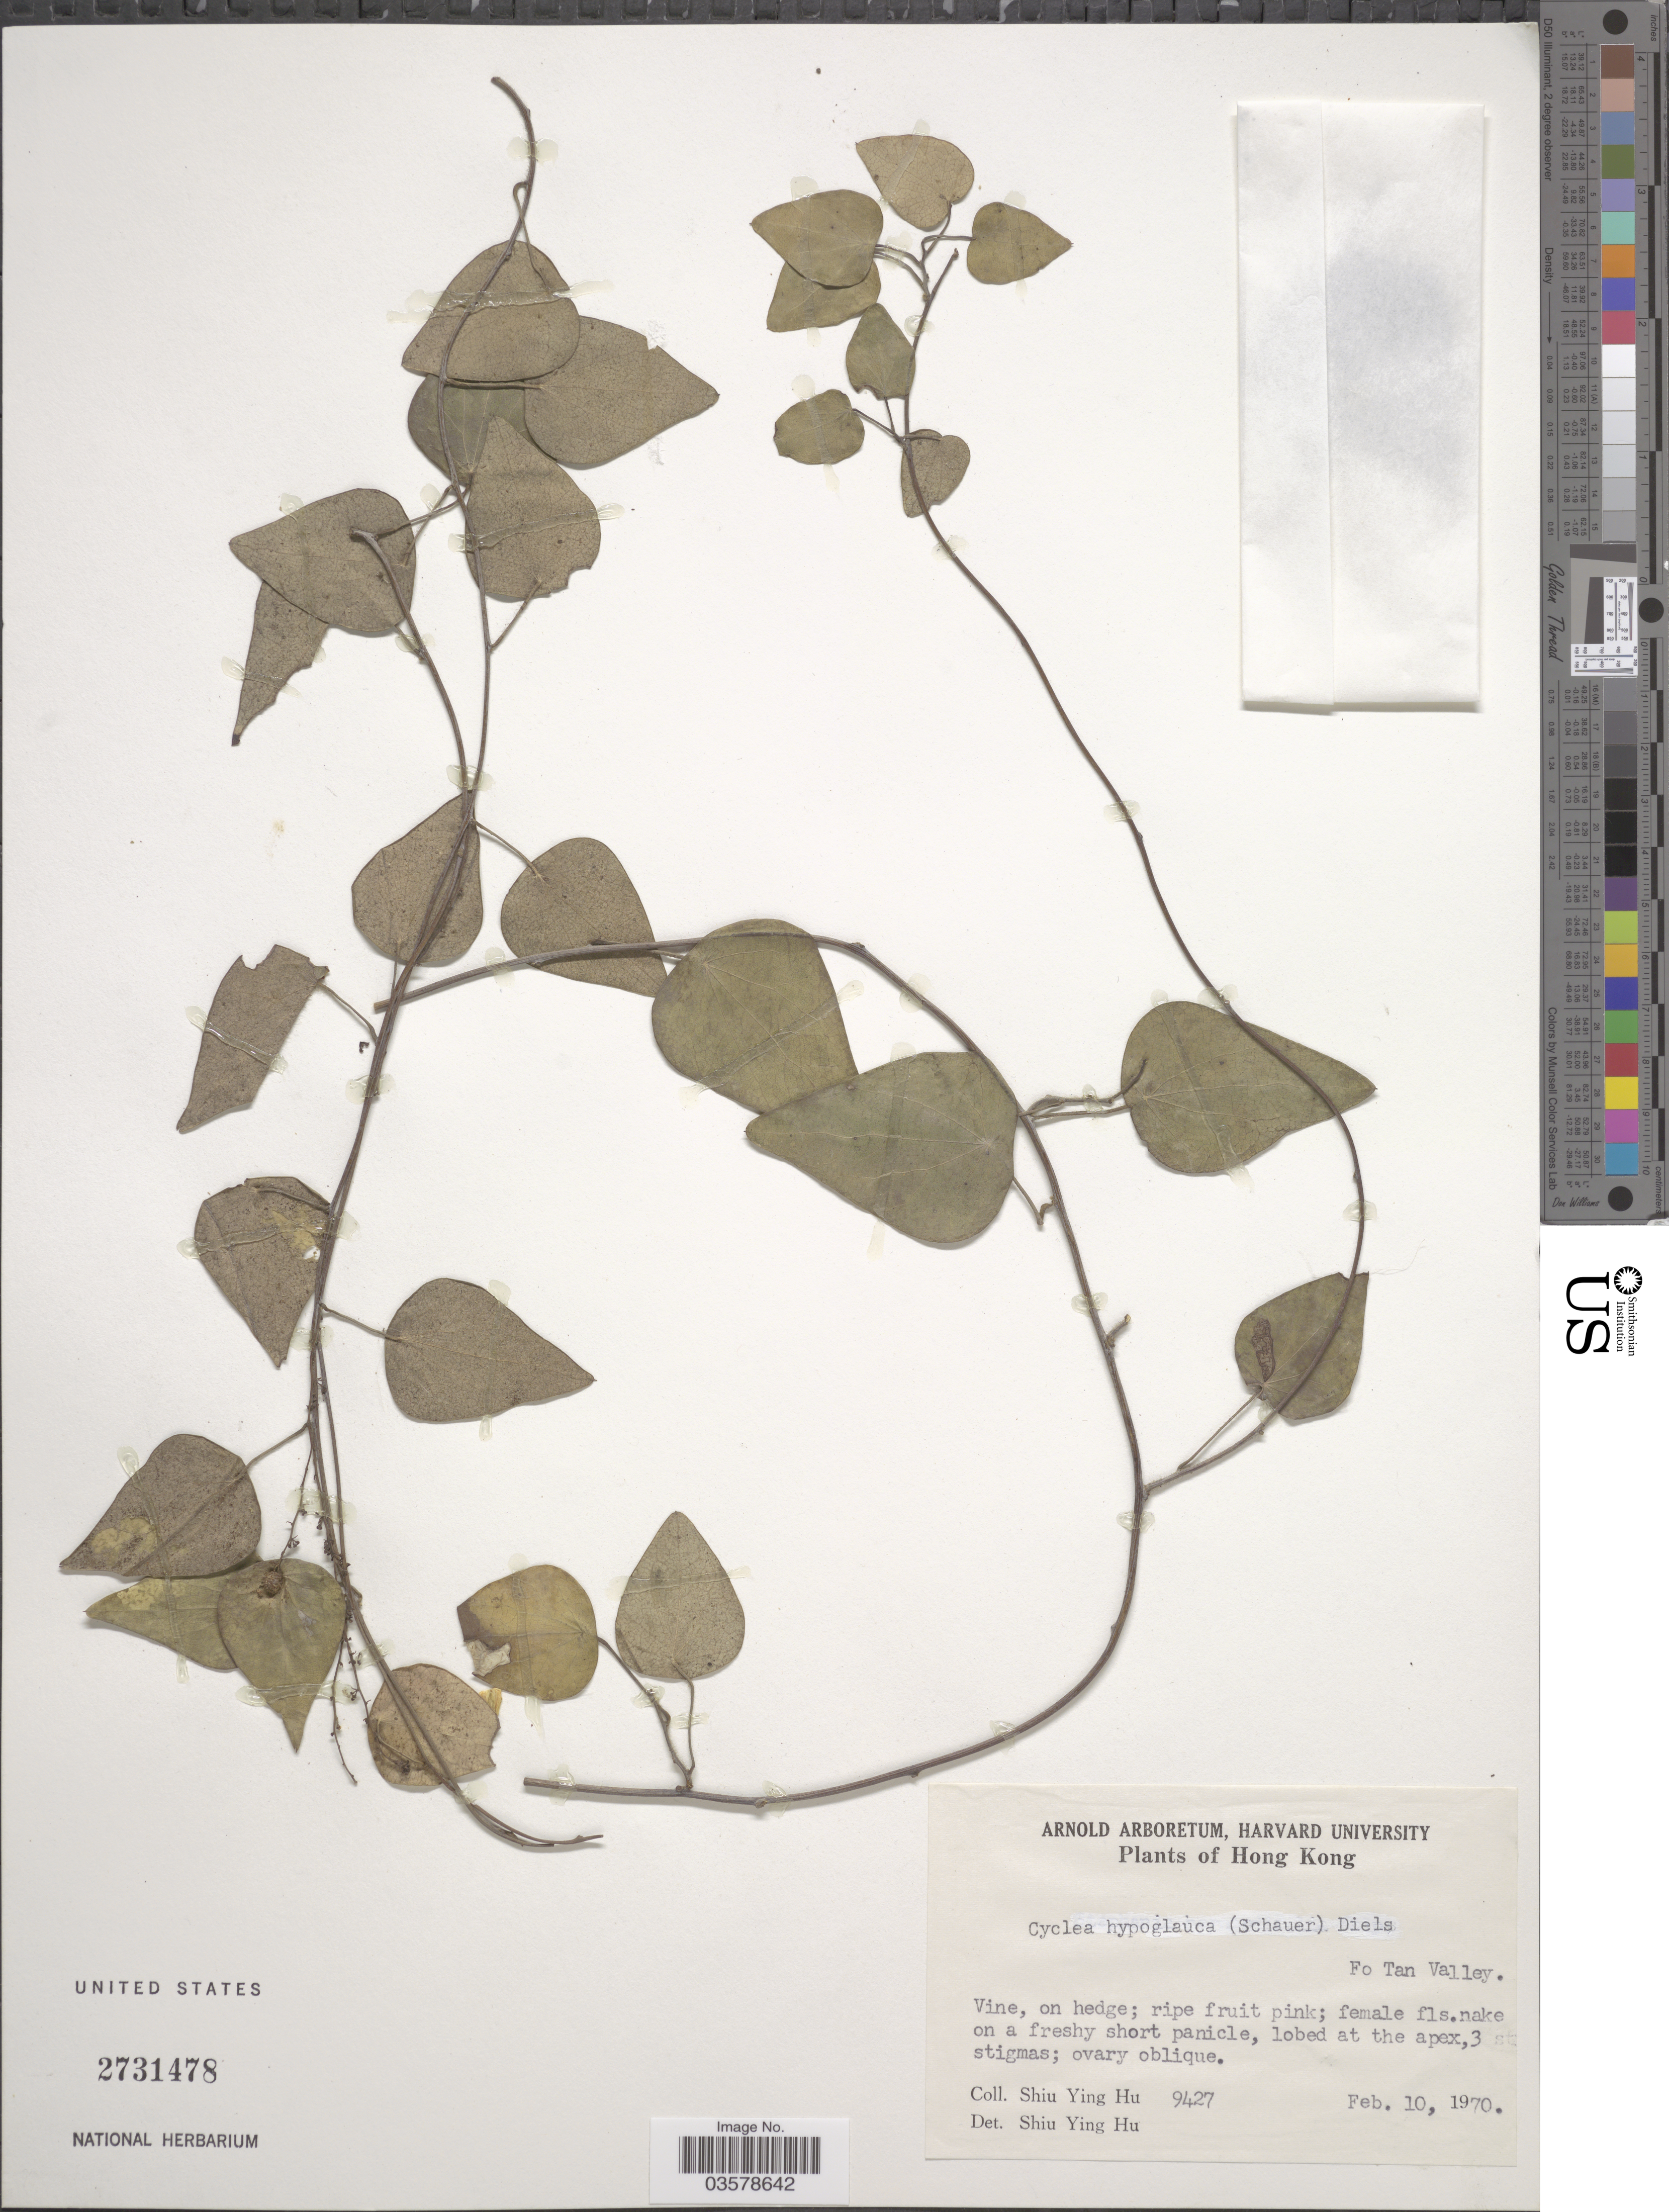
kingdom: Plantae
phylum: Tracheophyta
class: Magnoliopsida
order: Ranunculales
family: Menispermaceae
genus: Cyclea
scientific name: Cyclea hypoglauca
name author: (Schauer) Diels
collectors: S. Y. Hu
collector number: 9427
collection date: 1970-02-10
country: China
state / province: Hong Kong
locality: Fo Tan Valley.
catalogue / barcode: US 2731478